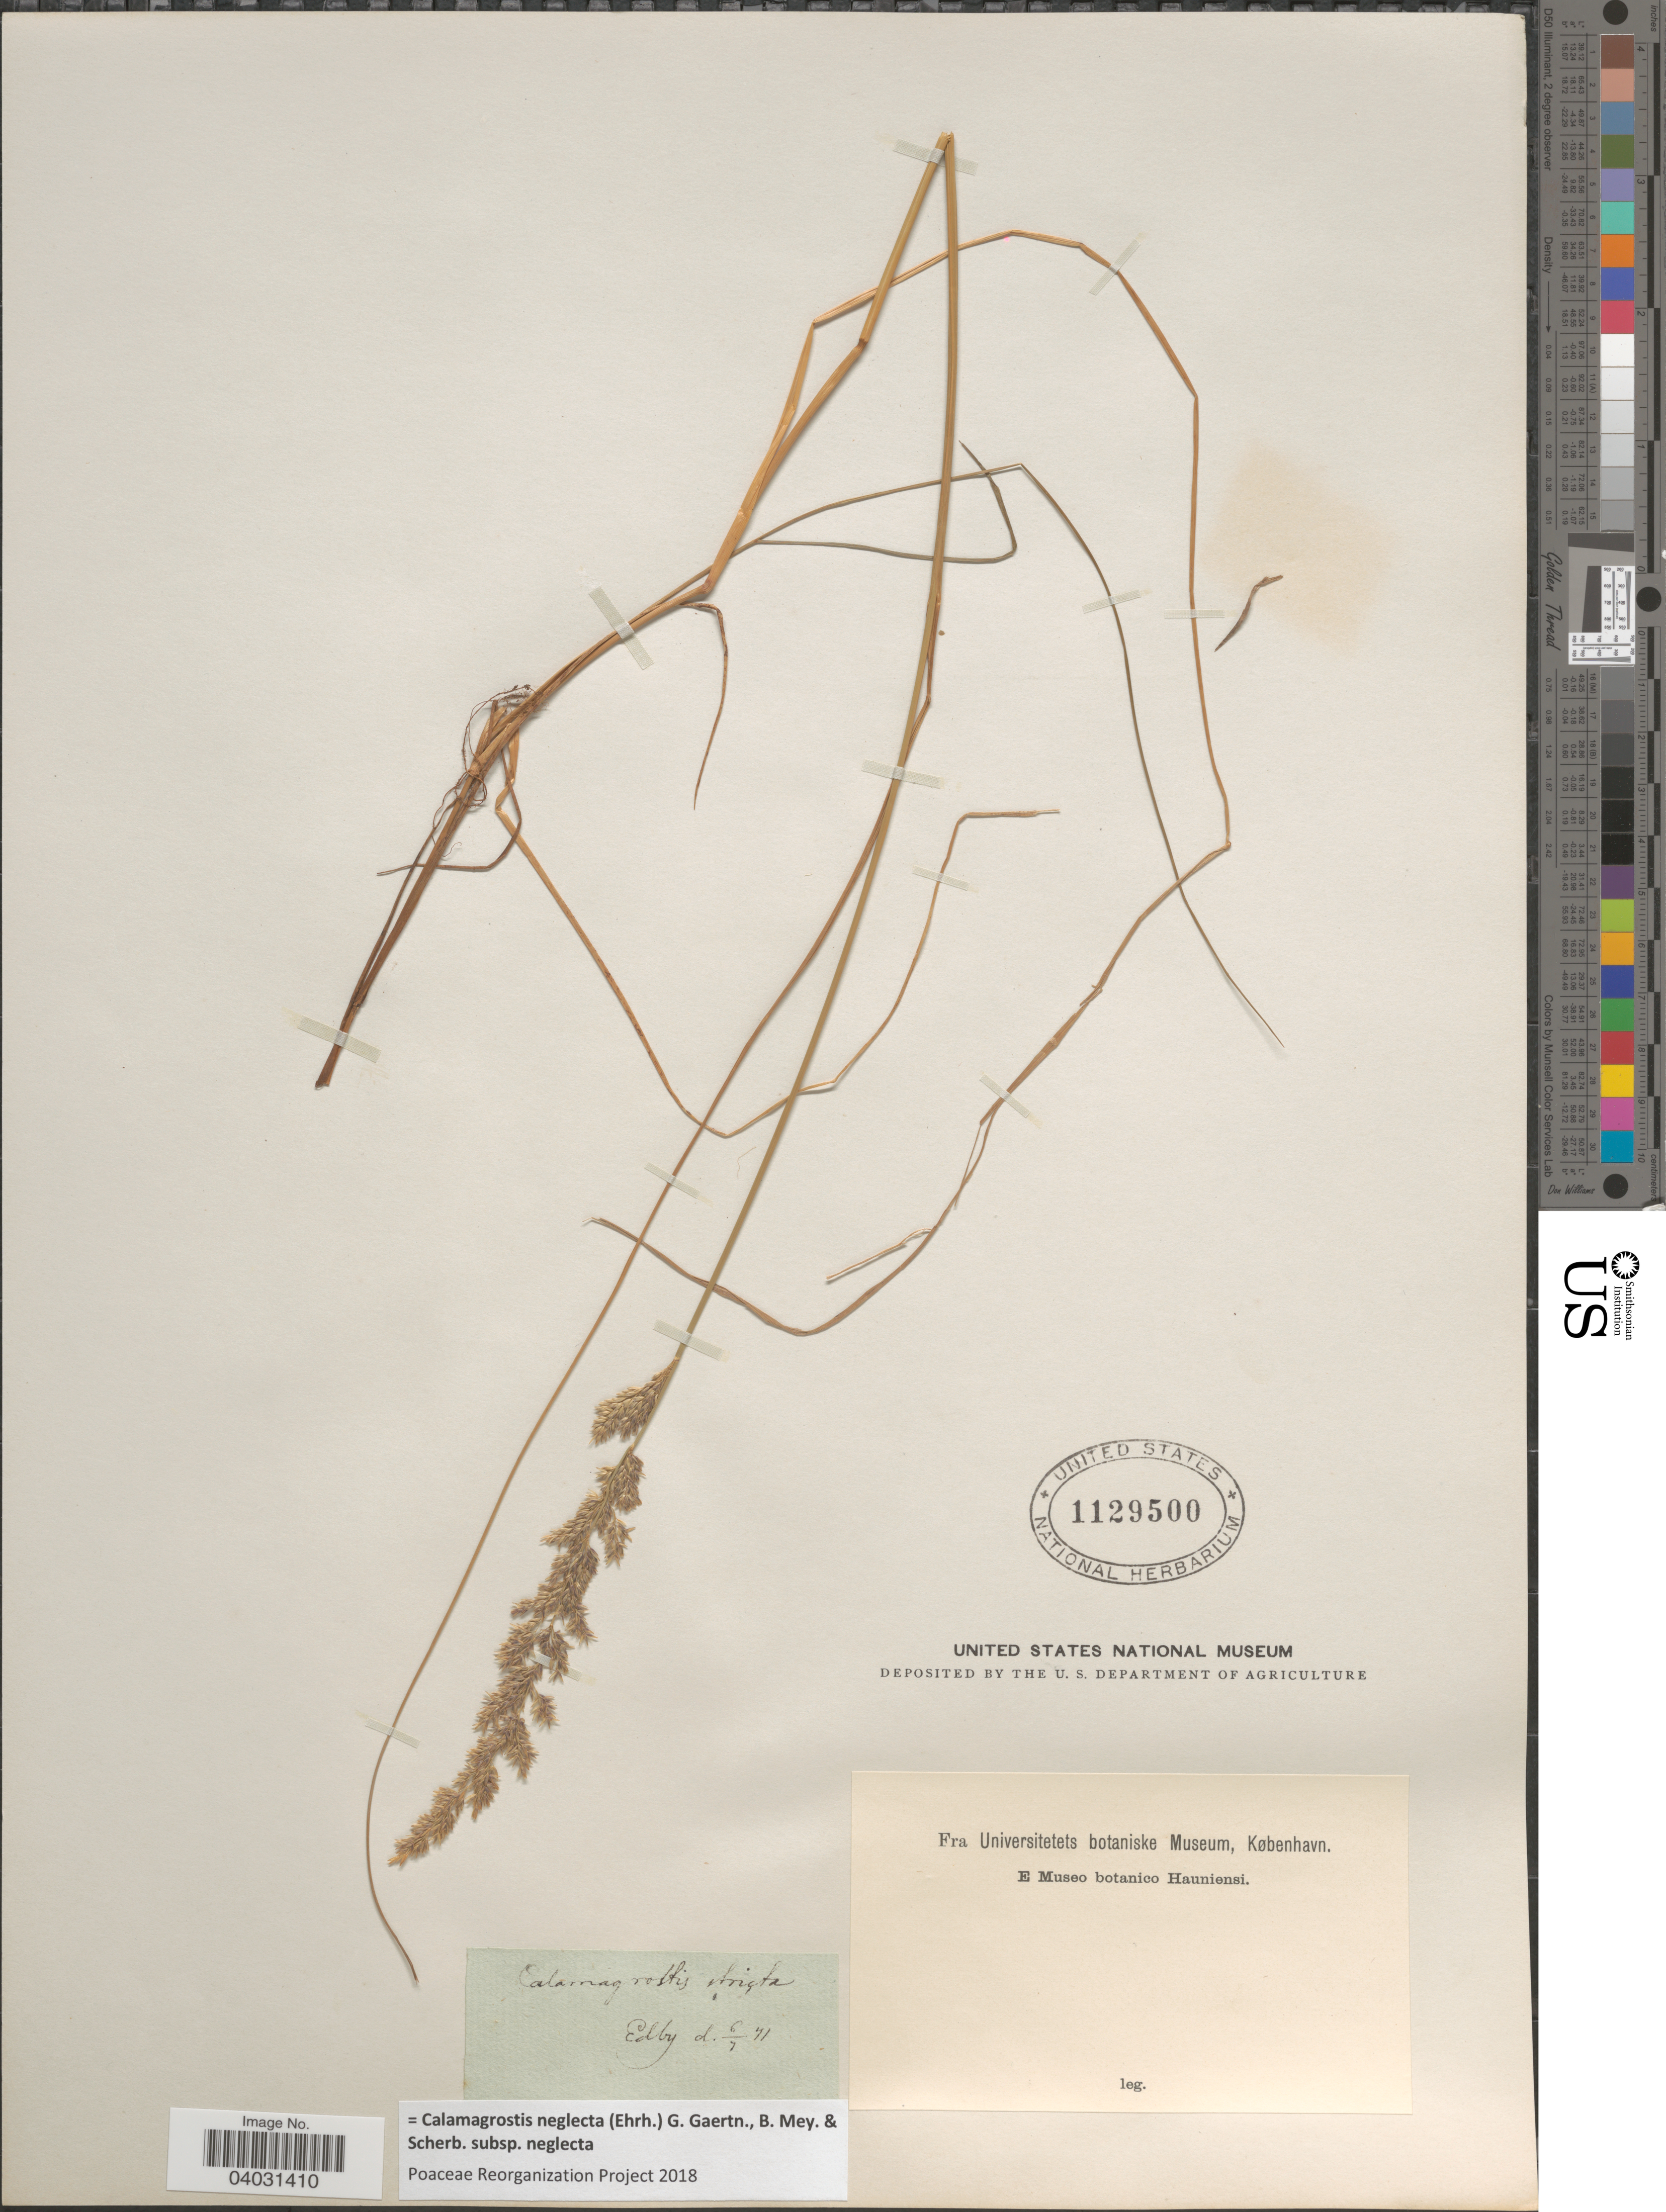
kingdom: Plantae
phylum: Tracheophyta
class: Liliopsida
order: Poales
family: Poaceae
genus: Calamagrostis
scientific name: Calamagrostis neglecta subsp. neglecta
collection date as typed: Transcribed d/m/y: 6/7/71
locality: Edby.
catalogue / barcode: US 1129500